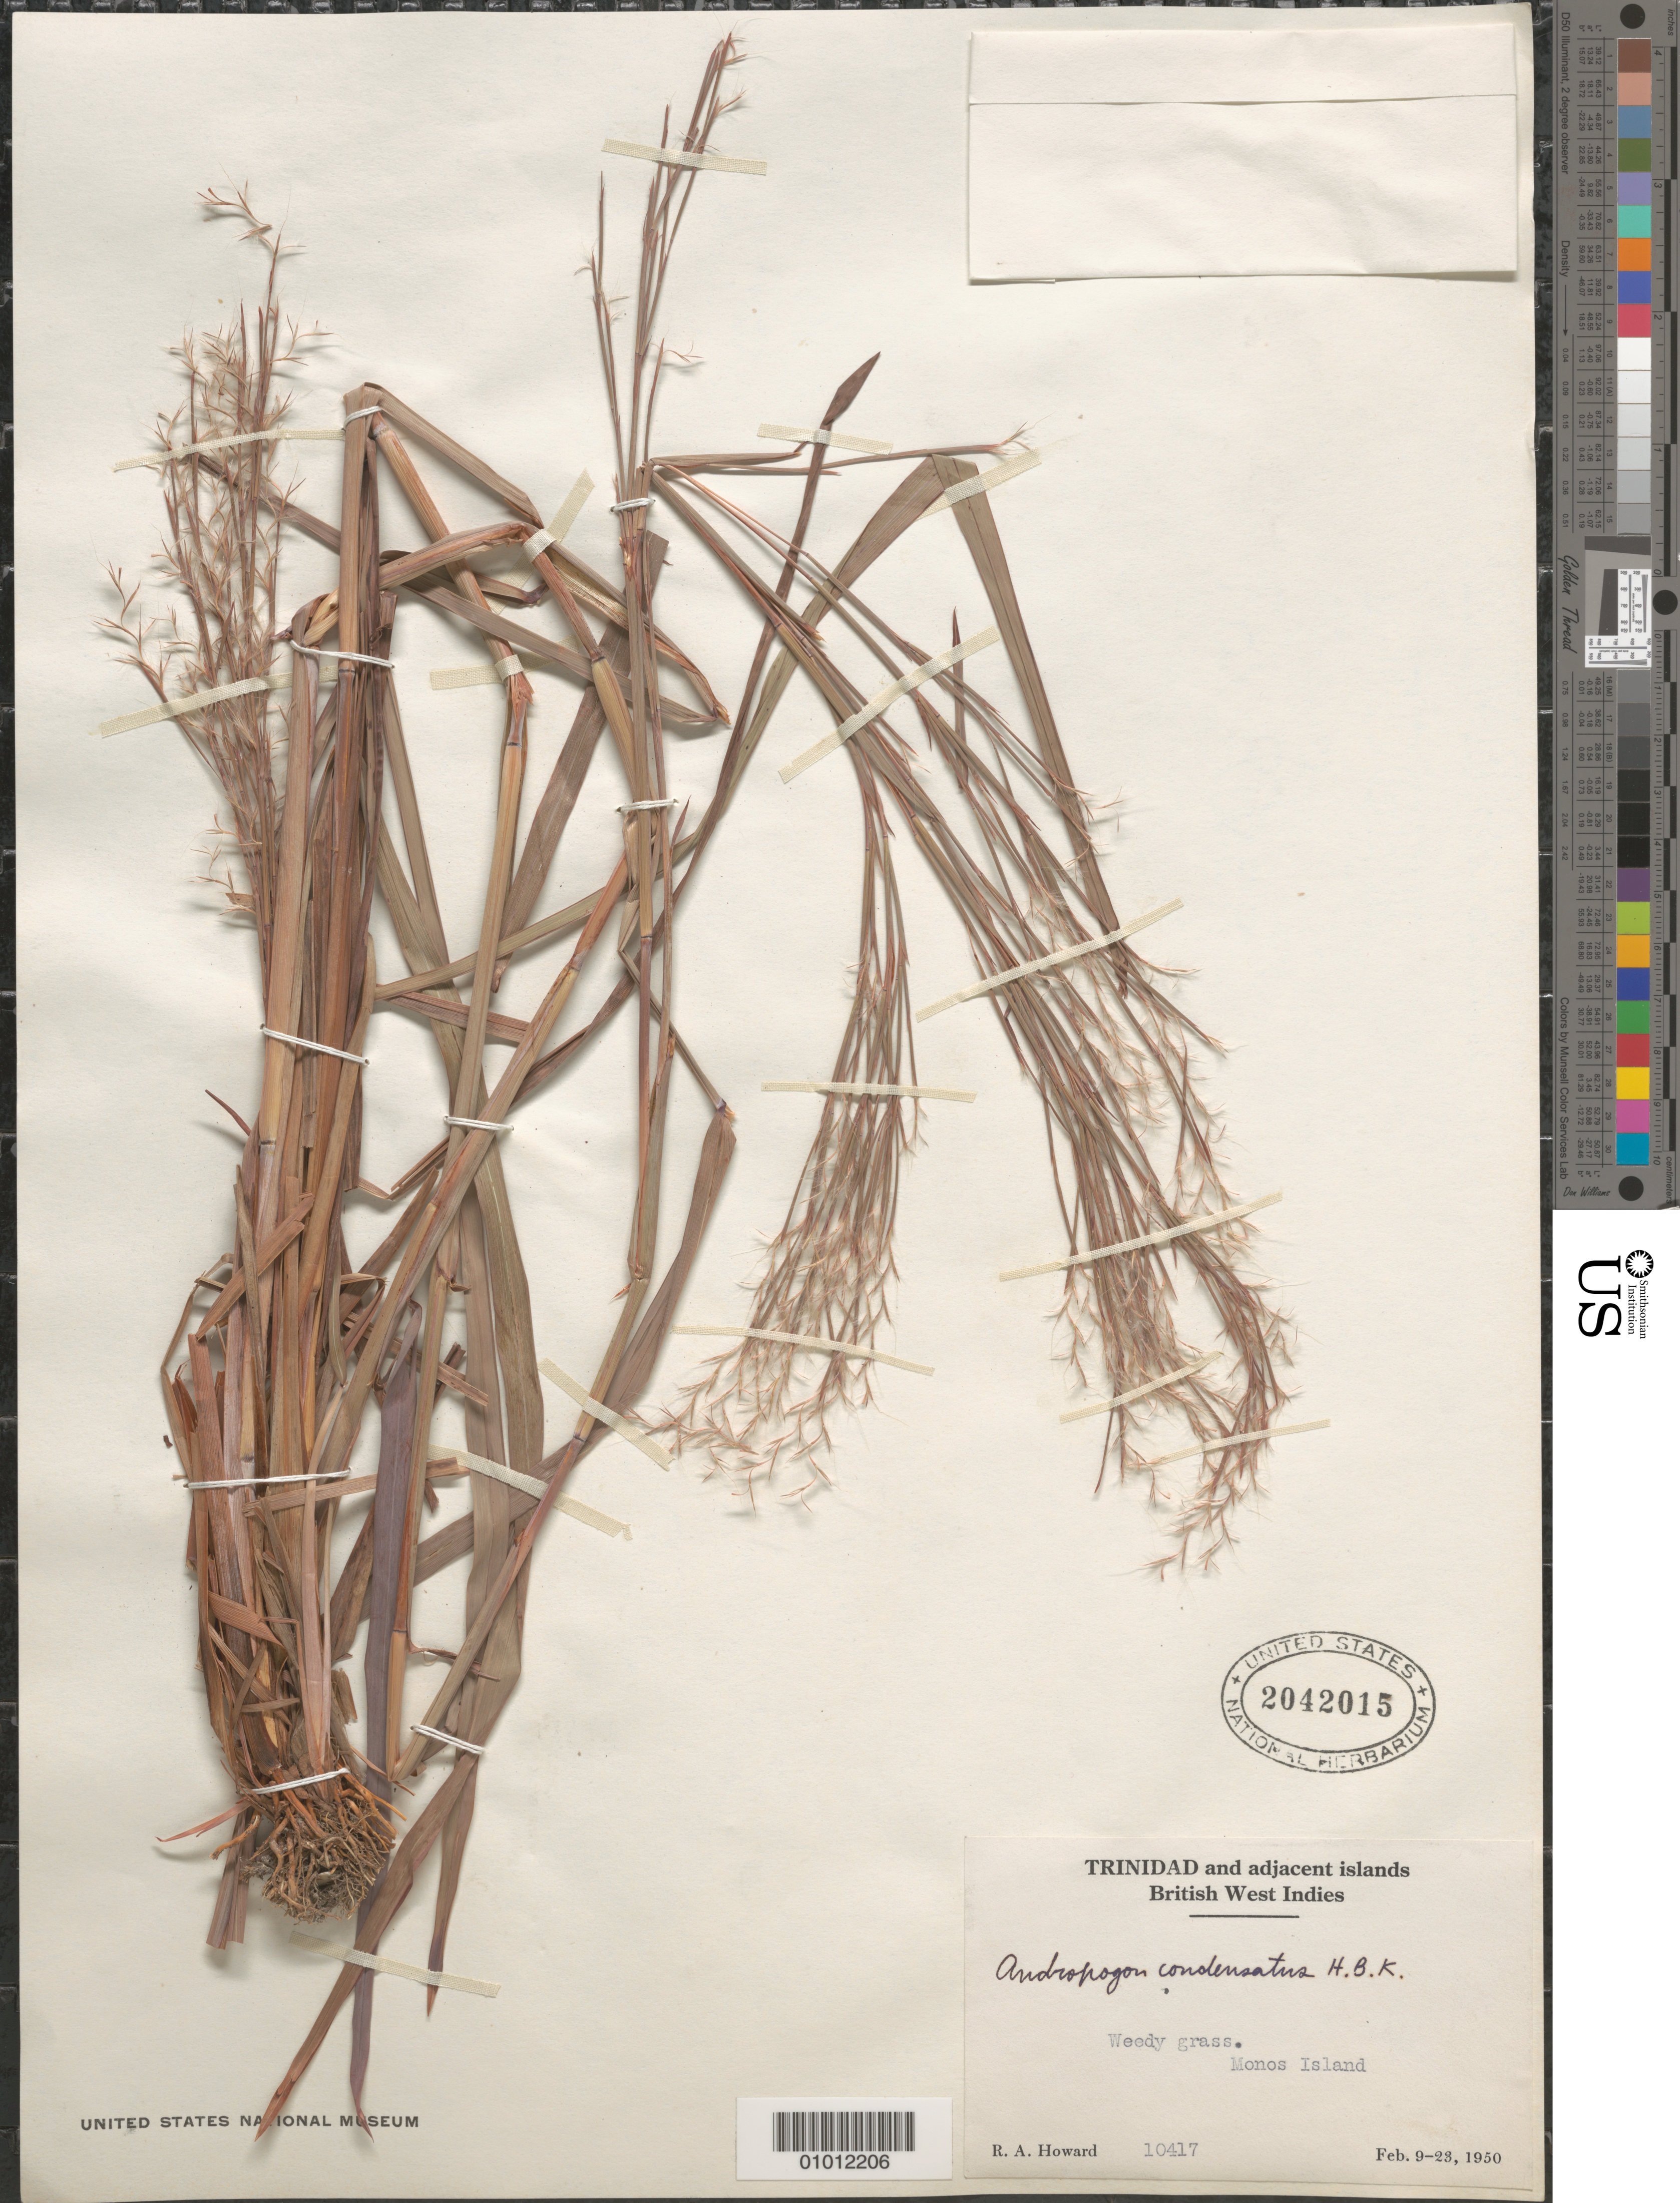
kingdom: Plantae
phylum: Tracheophyta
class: Liliopsida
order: Poales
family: Poaceae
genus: Schizachyrium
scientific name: Schizachyrium condensatum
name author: (Kunth) Nees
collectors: R. A. Howard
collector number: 10417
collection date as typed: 09 Feb 1950 to 23 Jan 1950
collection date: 1950-01-23/1950-02-09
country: Trinidad and Tobago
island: Trinidad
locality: Monos Island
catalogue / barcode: US 2042015